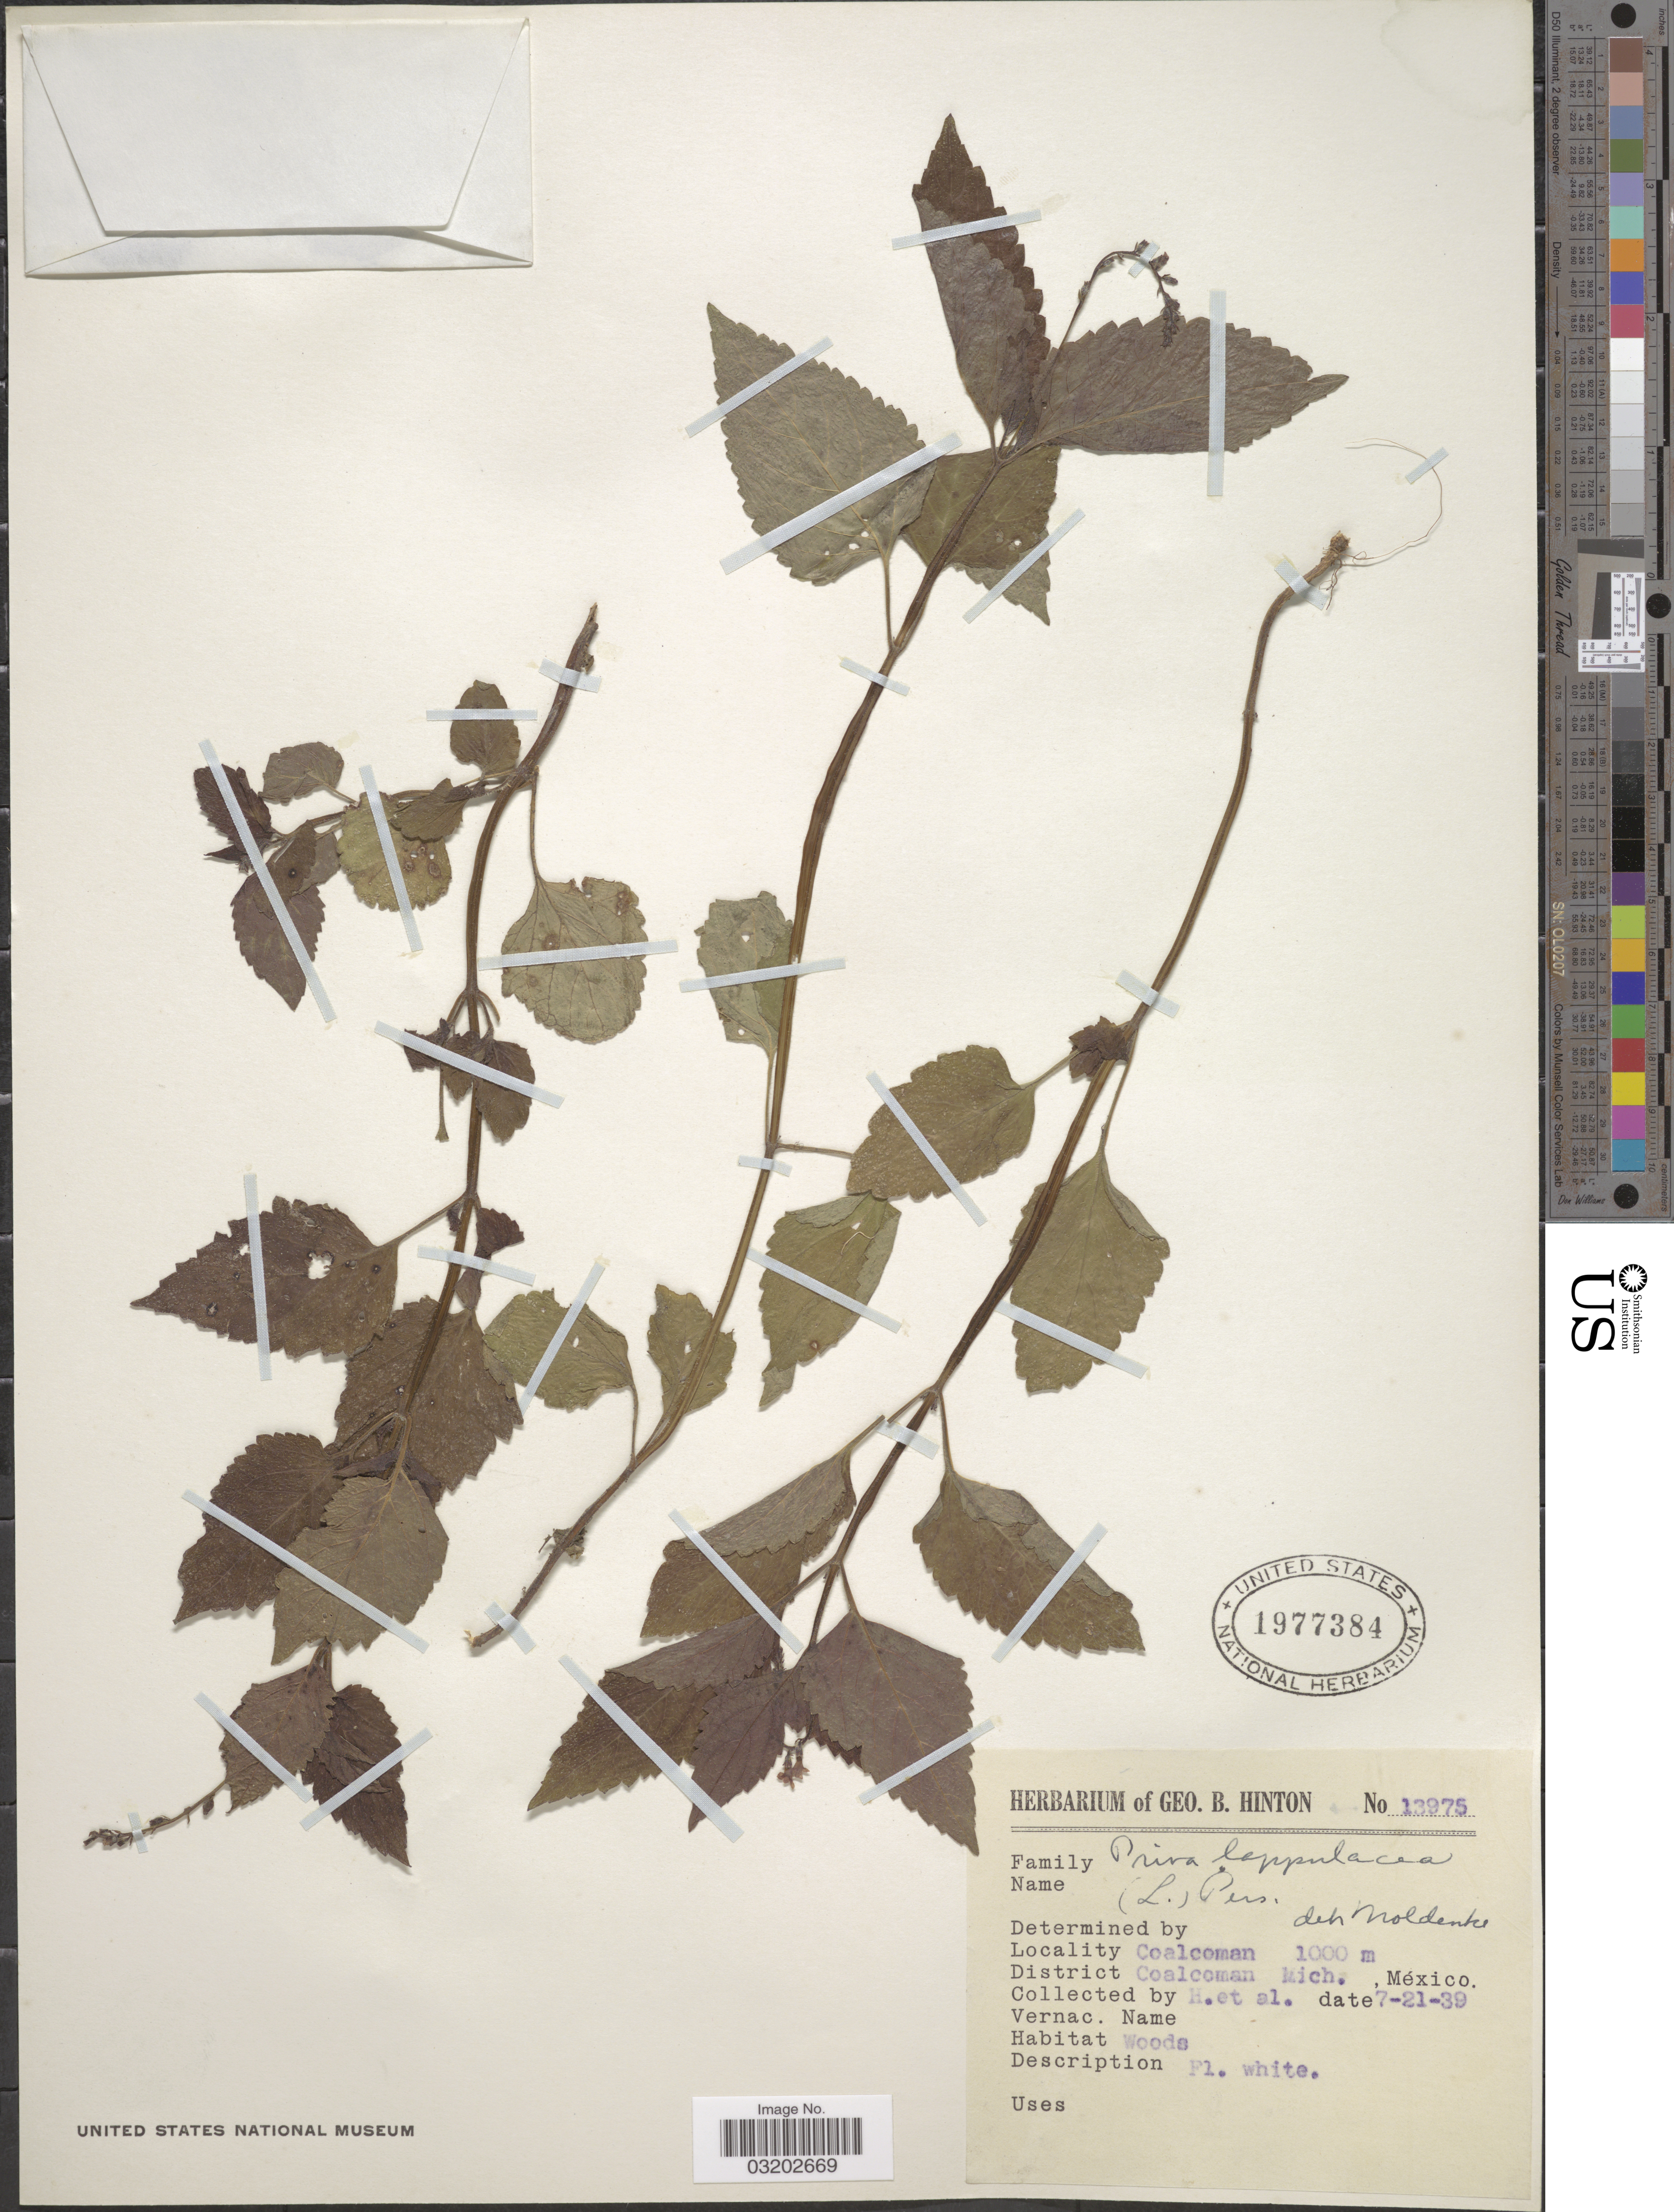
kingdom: Plantae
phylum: Tracheophyta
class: Magnoliopsida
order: Lamiales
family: Verbenaceae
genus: Priva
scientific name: Priva lappulacea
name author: (L.) Pers.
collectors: G. B. Hinton & et al.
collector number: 13975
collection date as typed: Transcribed d/m/y: 21/7/39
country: Mexico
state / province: Michoacán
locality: District Coalcoman.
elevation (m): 1000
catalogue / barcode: US 1977384